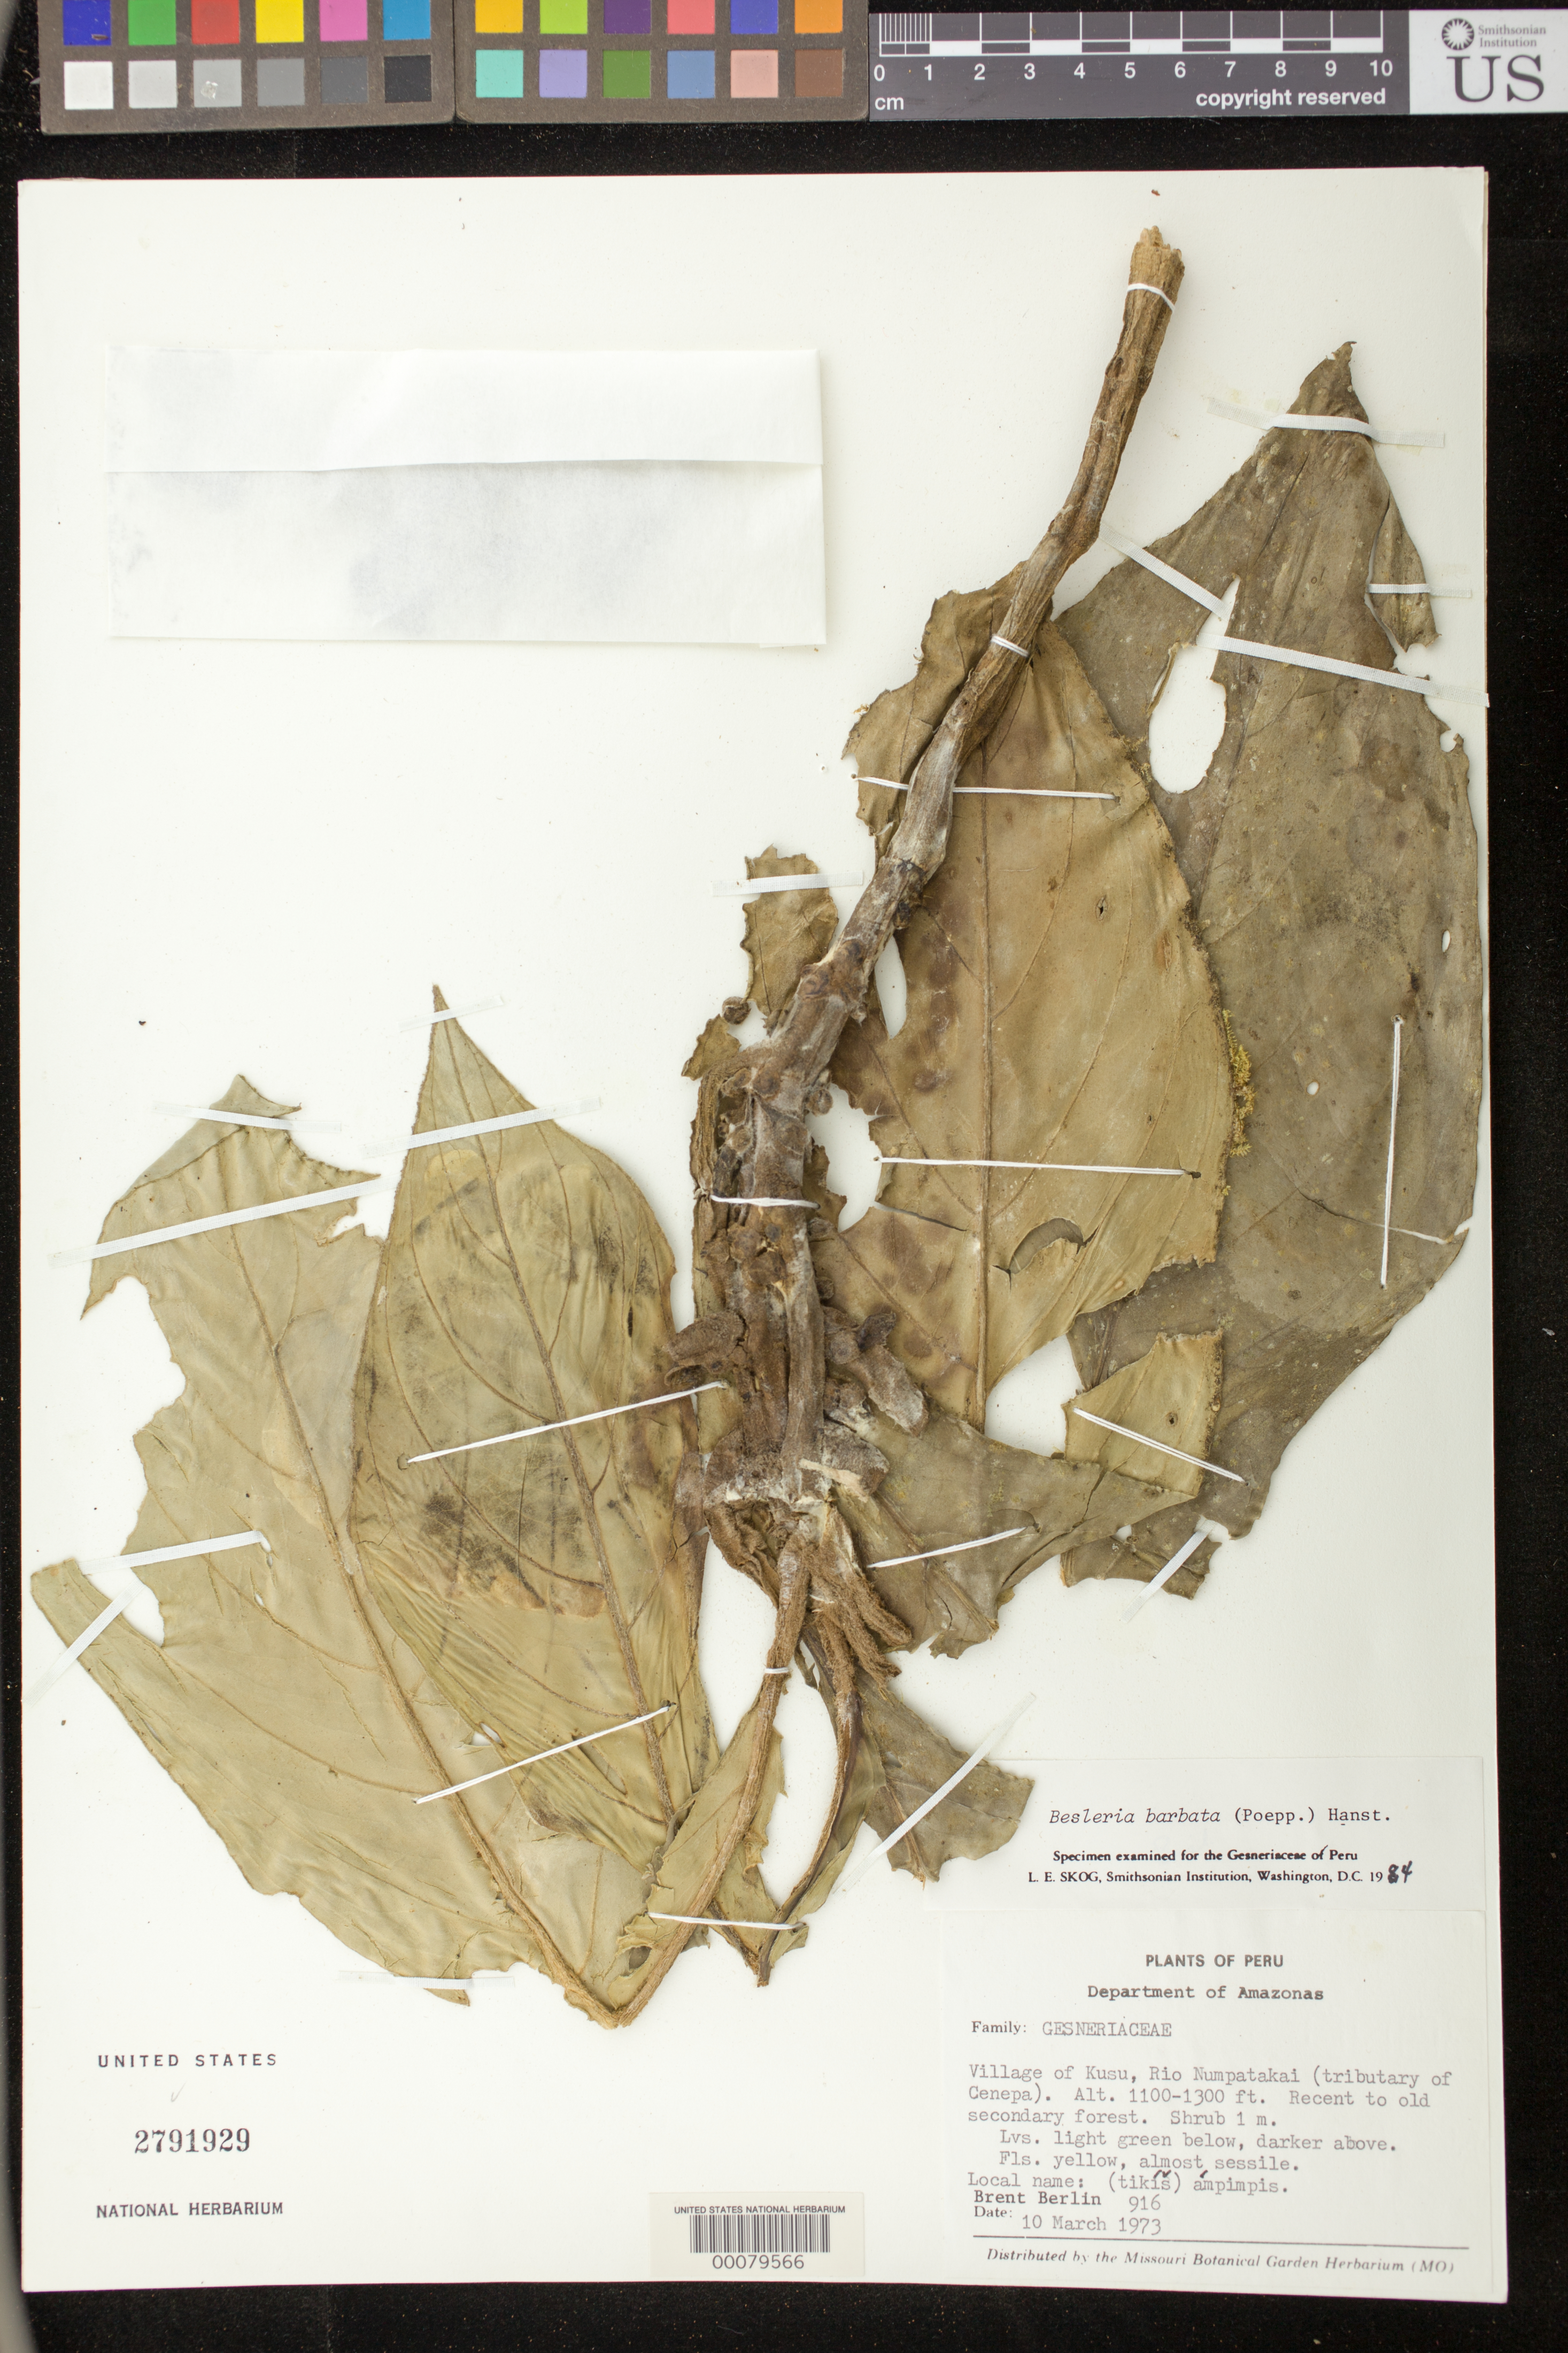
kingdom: Plantae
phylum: Tracheophyta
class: Magnoliopsida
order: Lamiales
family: Gesneriaceae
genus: Besleria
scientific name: Besleria barbata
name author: (Poepp.) Hanst.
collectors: B. Berlin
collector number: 916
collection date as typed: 10 Mar 1973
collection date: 1973-03-10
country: Peru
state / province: Amazonas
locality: Village of Kusu, Rio Numpatakai (tributary of Cenepa)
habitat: Recent to old secondary forest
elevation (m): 335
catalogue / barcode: US 2791929